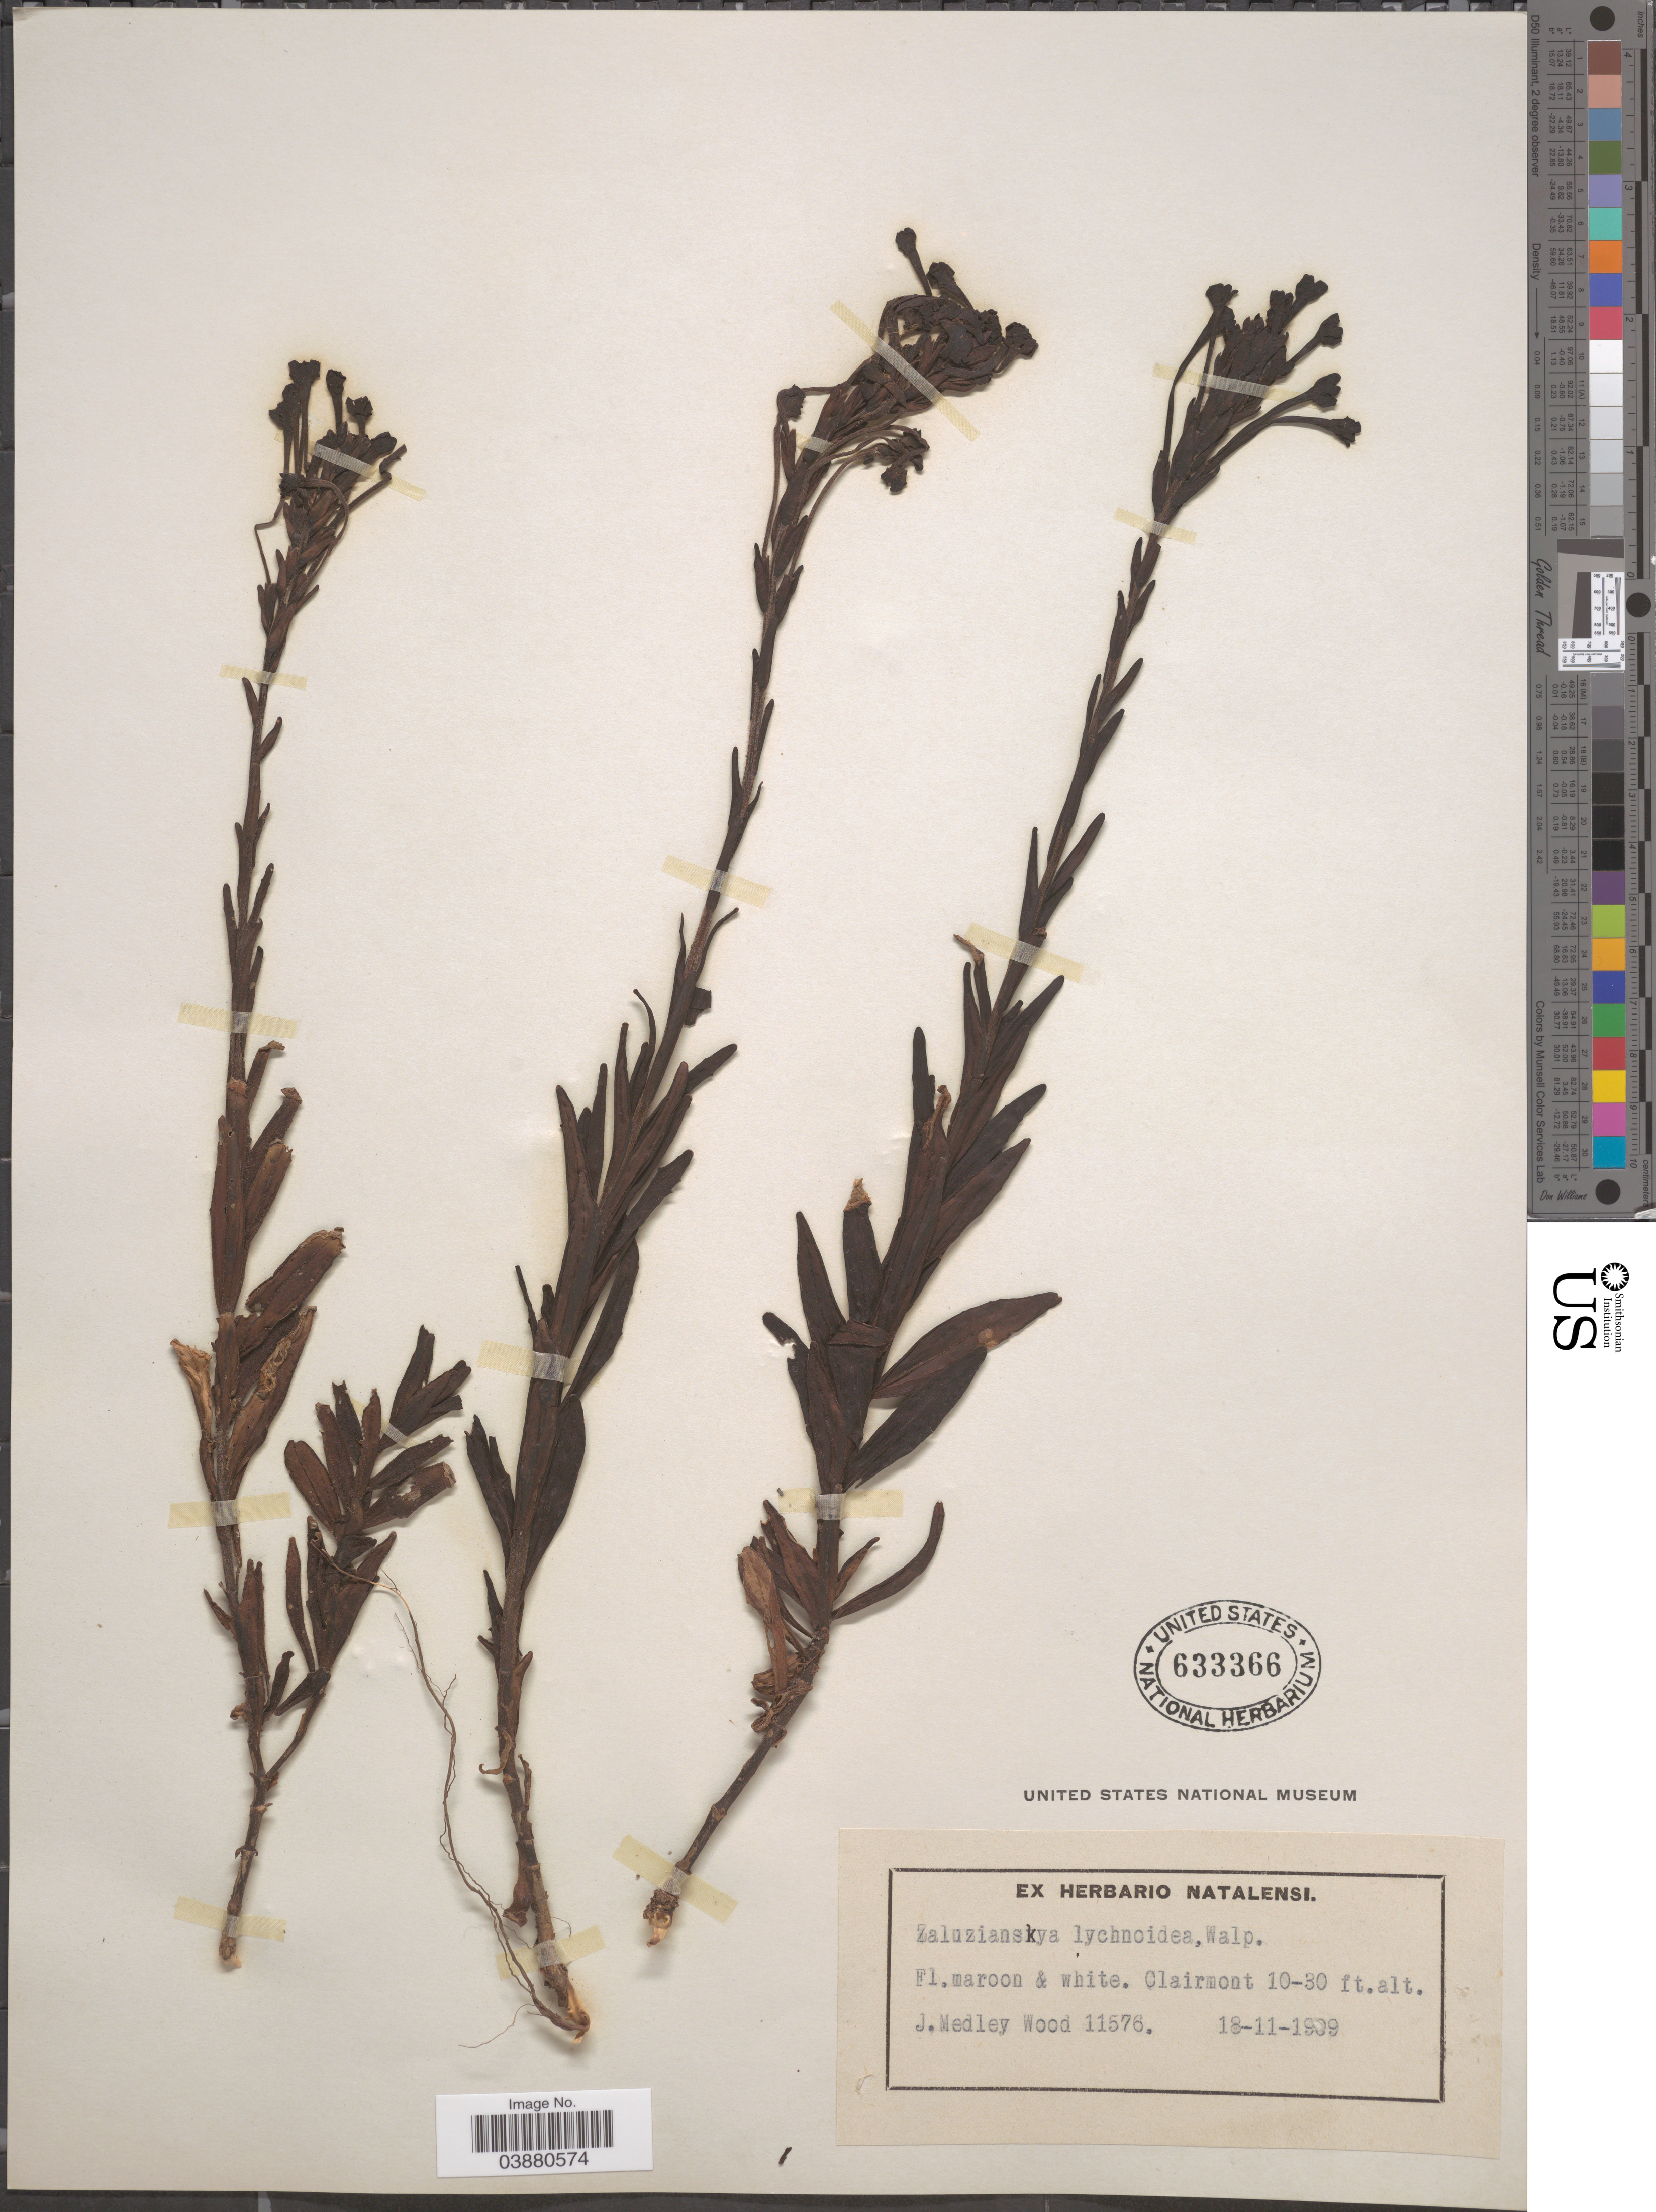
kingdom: Plantae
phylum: Tracheophyta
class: Magnoliopsida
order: Lamiales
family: Scrophulariaceae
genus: Zaluzianskya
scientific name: Zaluzianskya maritima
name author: (L. f.) Walp.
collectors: J. Medley Wood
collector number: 11576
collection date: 1909-11-18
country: South Africa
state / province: KwaZulu-Natal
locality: Natalensi. Clairmont.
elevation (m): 3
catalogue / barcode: US 633366